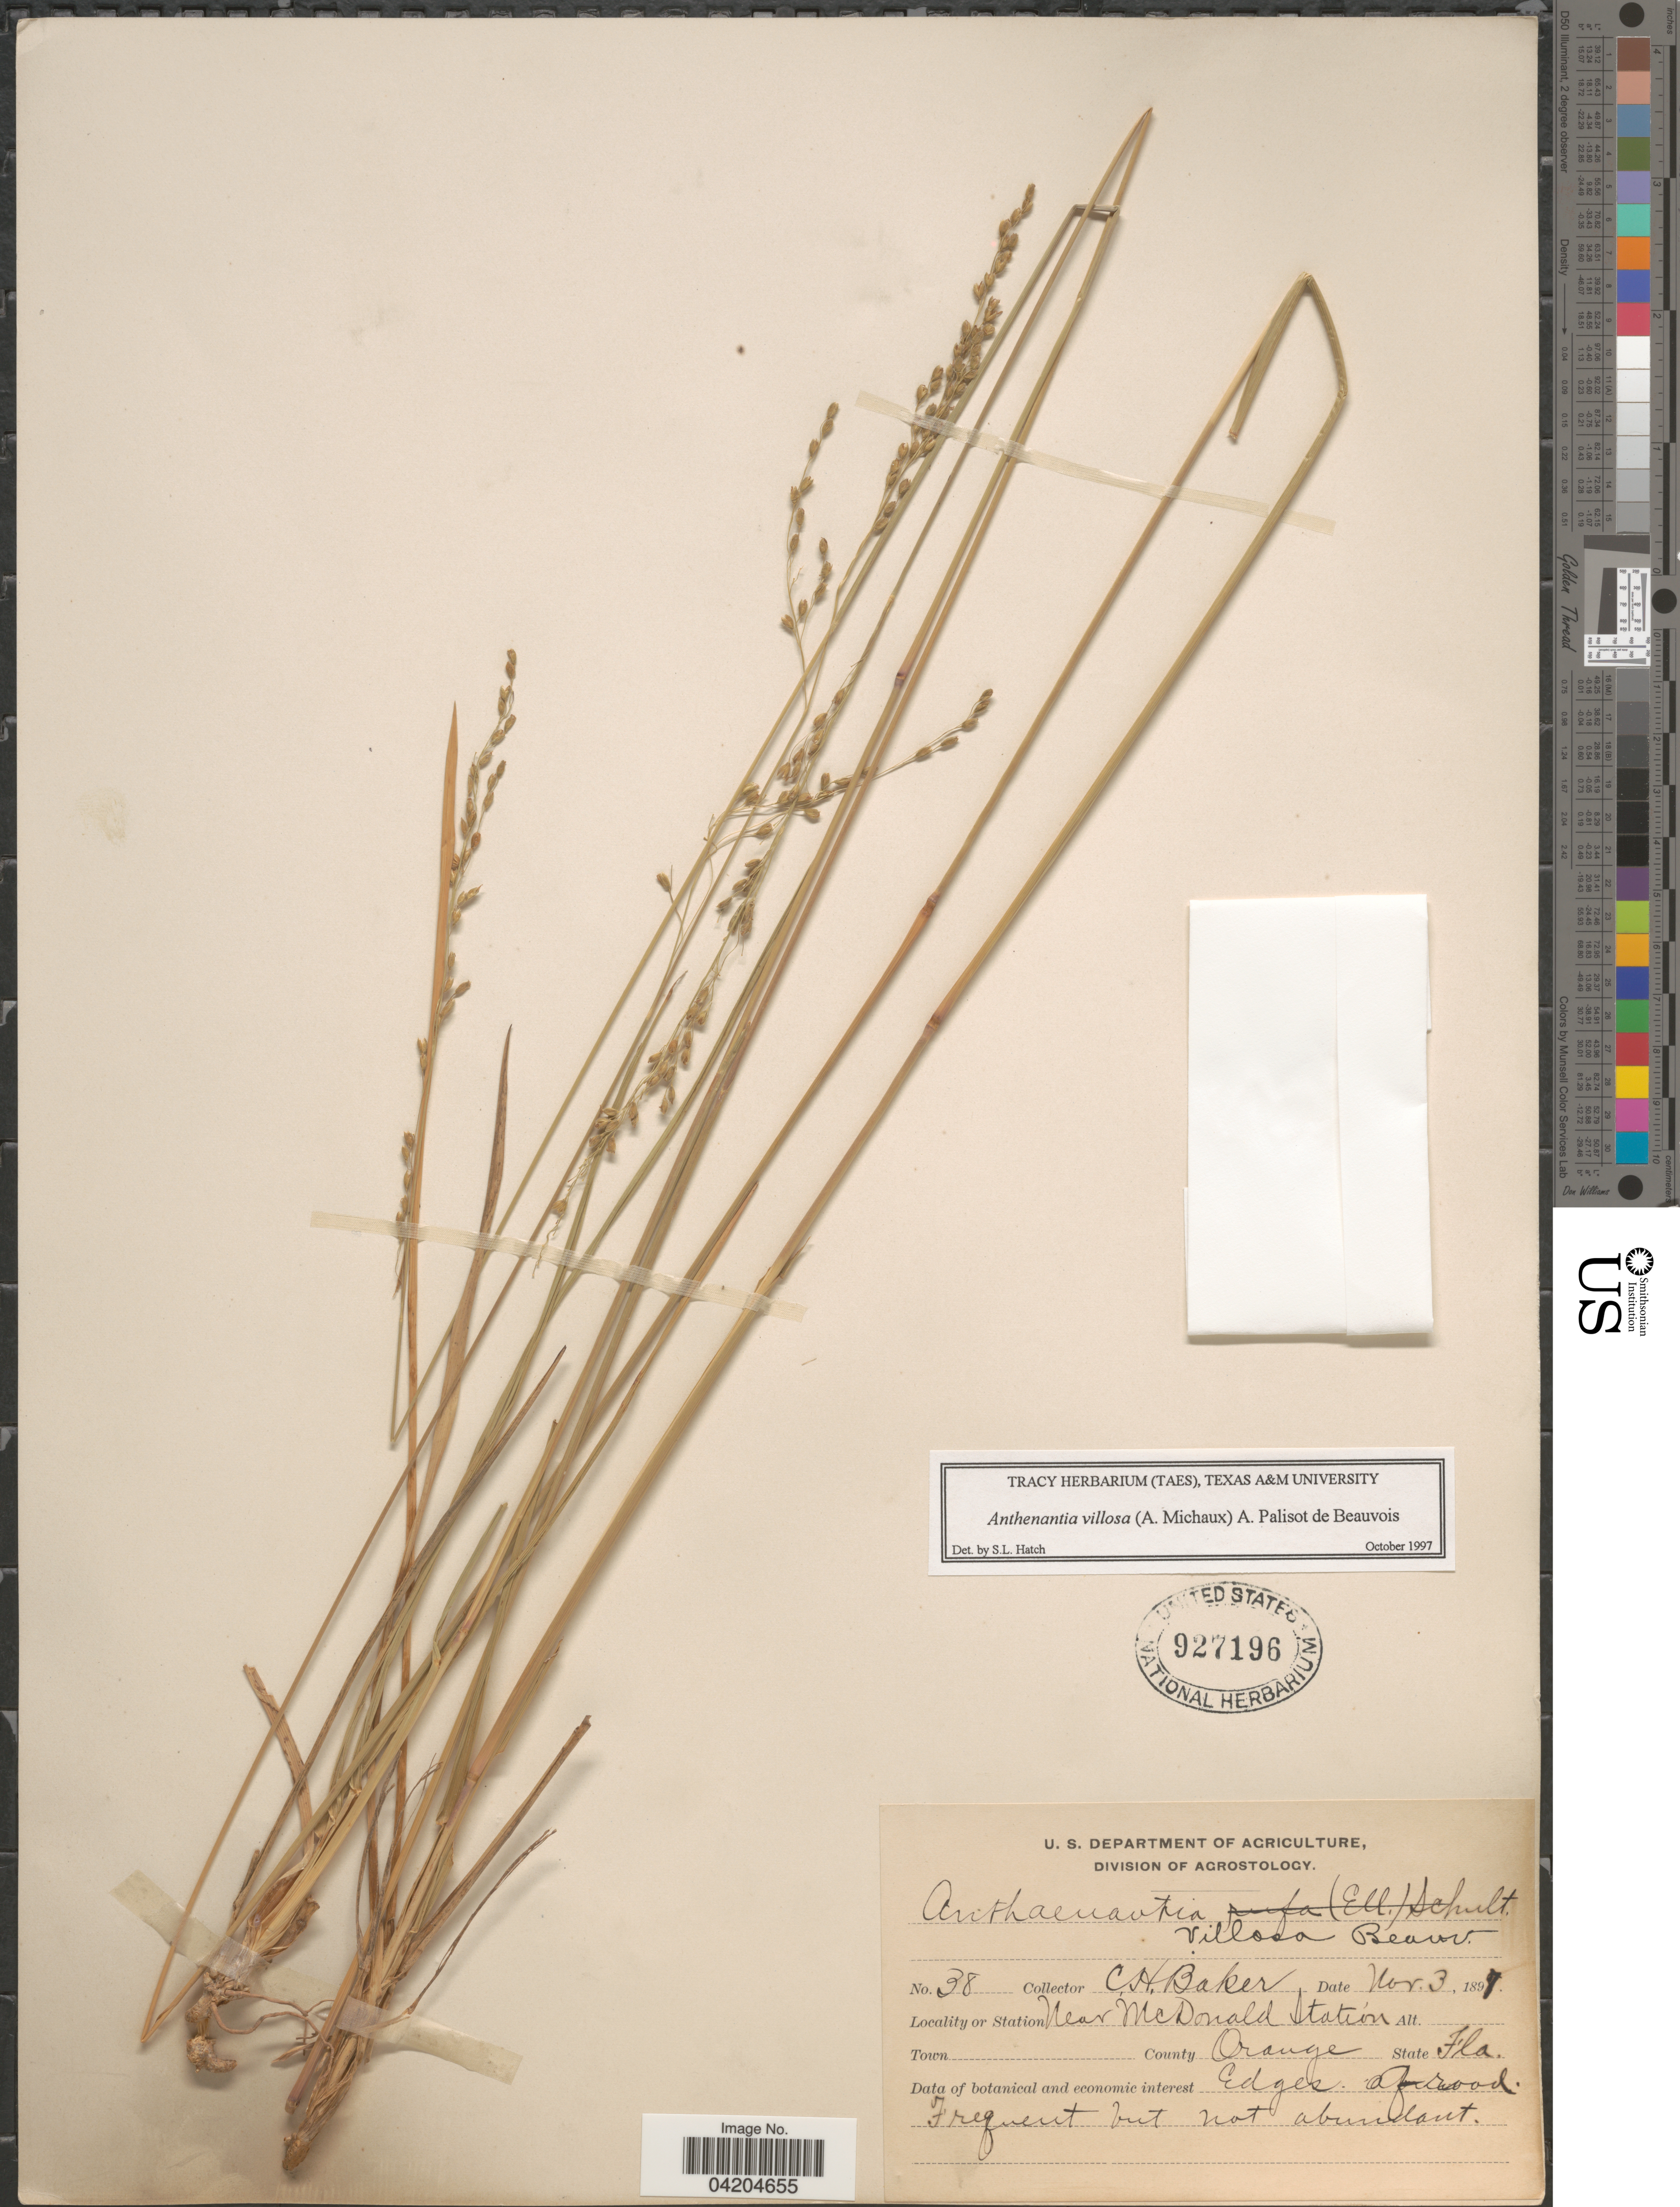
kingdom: Plantae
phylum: Tracheophyta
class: Liliopsida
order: Poales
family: Poaceae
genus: Anthaenantia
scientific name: Anthaenantia villosa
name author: (Michx.) P. Beauv.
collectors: C. H. Baker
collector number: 38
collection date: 1897-11-03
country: United States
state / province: Florida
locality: Near McDonald Station. County Orange.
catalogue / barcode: US 927196